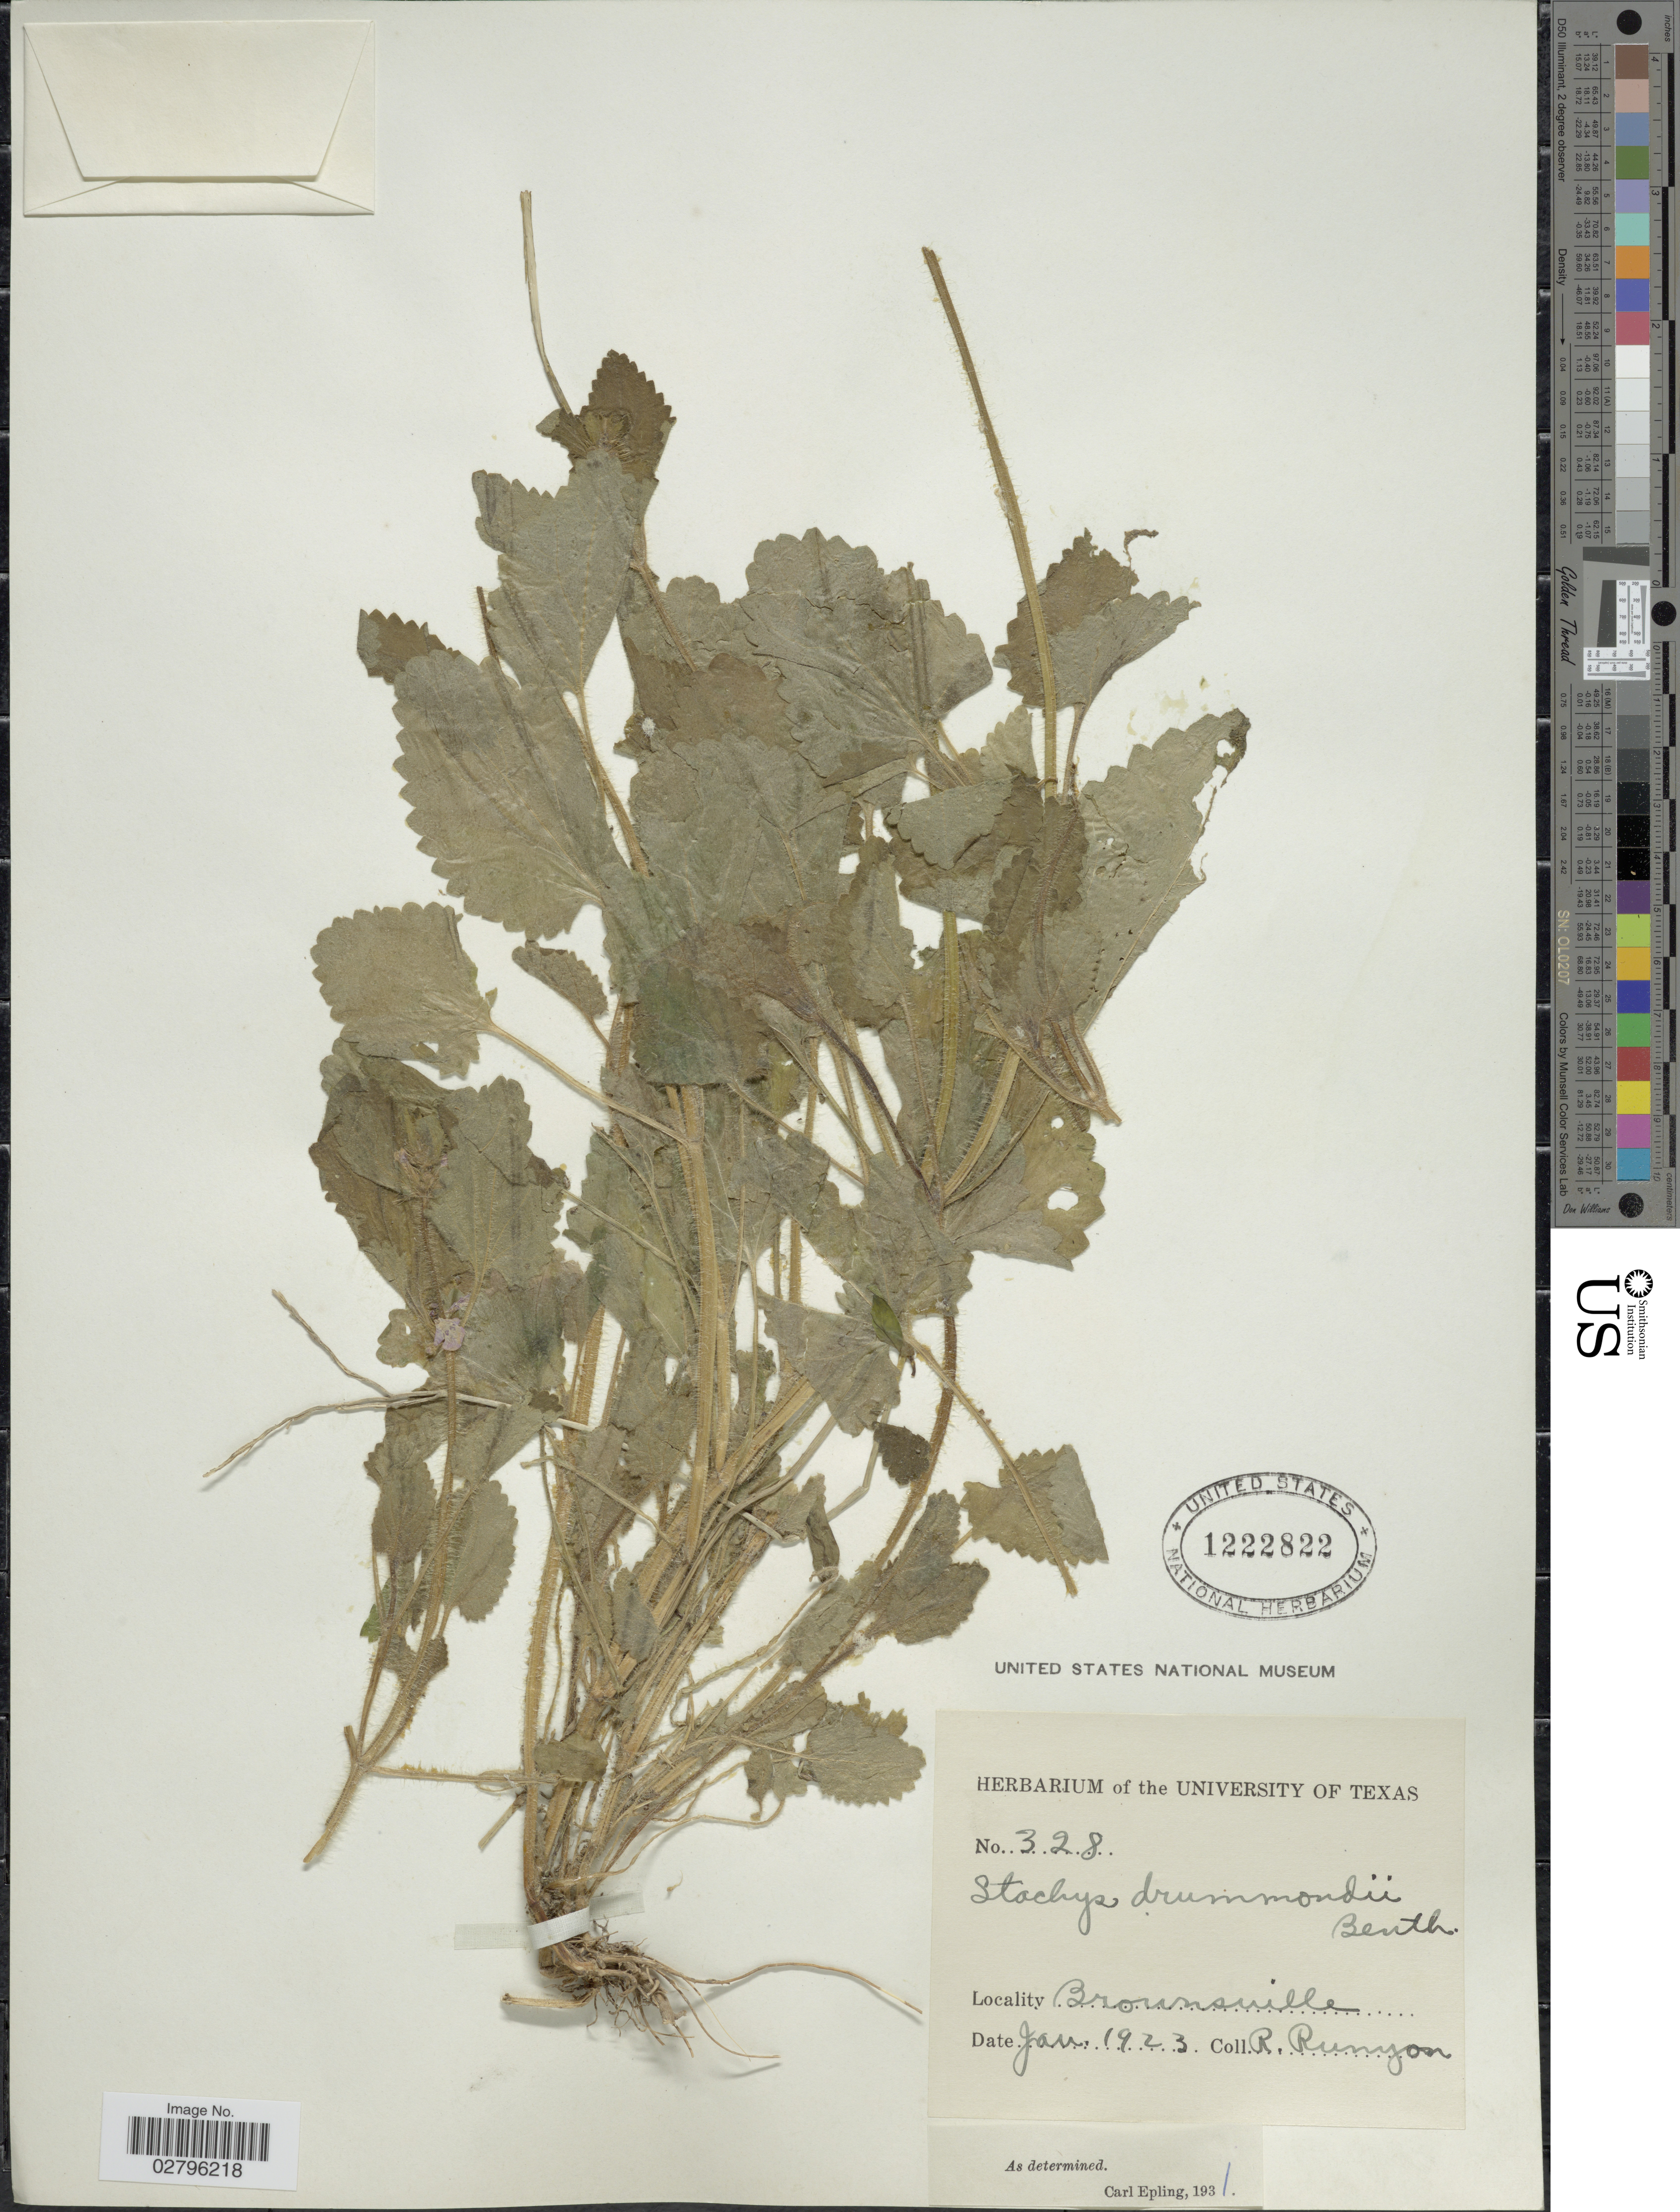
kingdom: Plantae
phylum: Tracheophyta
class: Magnoliopsida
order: Lamiales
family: Lamiaceae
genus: Stachys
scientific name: Stachys drummondii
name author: Benth.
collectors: R. Runyon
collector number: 328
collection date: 1923-01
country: United States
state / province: Texas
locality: Brownsville.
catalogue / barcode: US 1222822